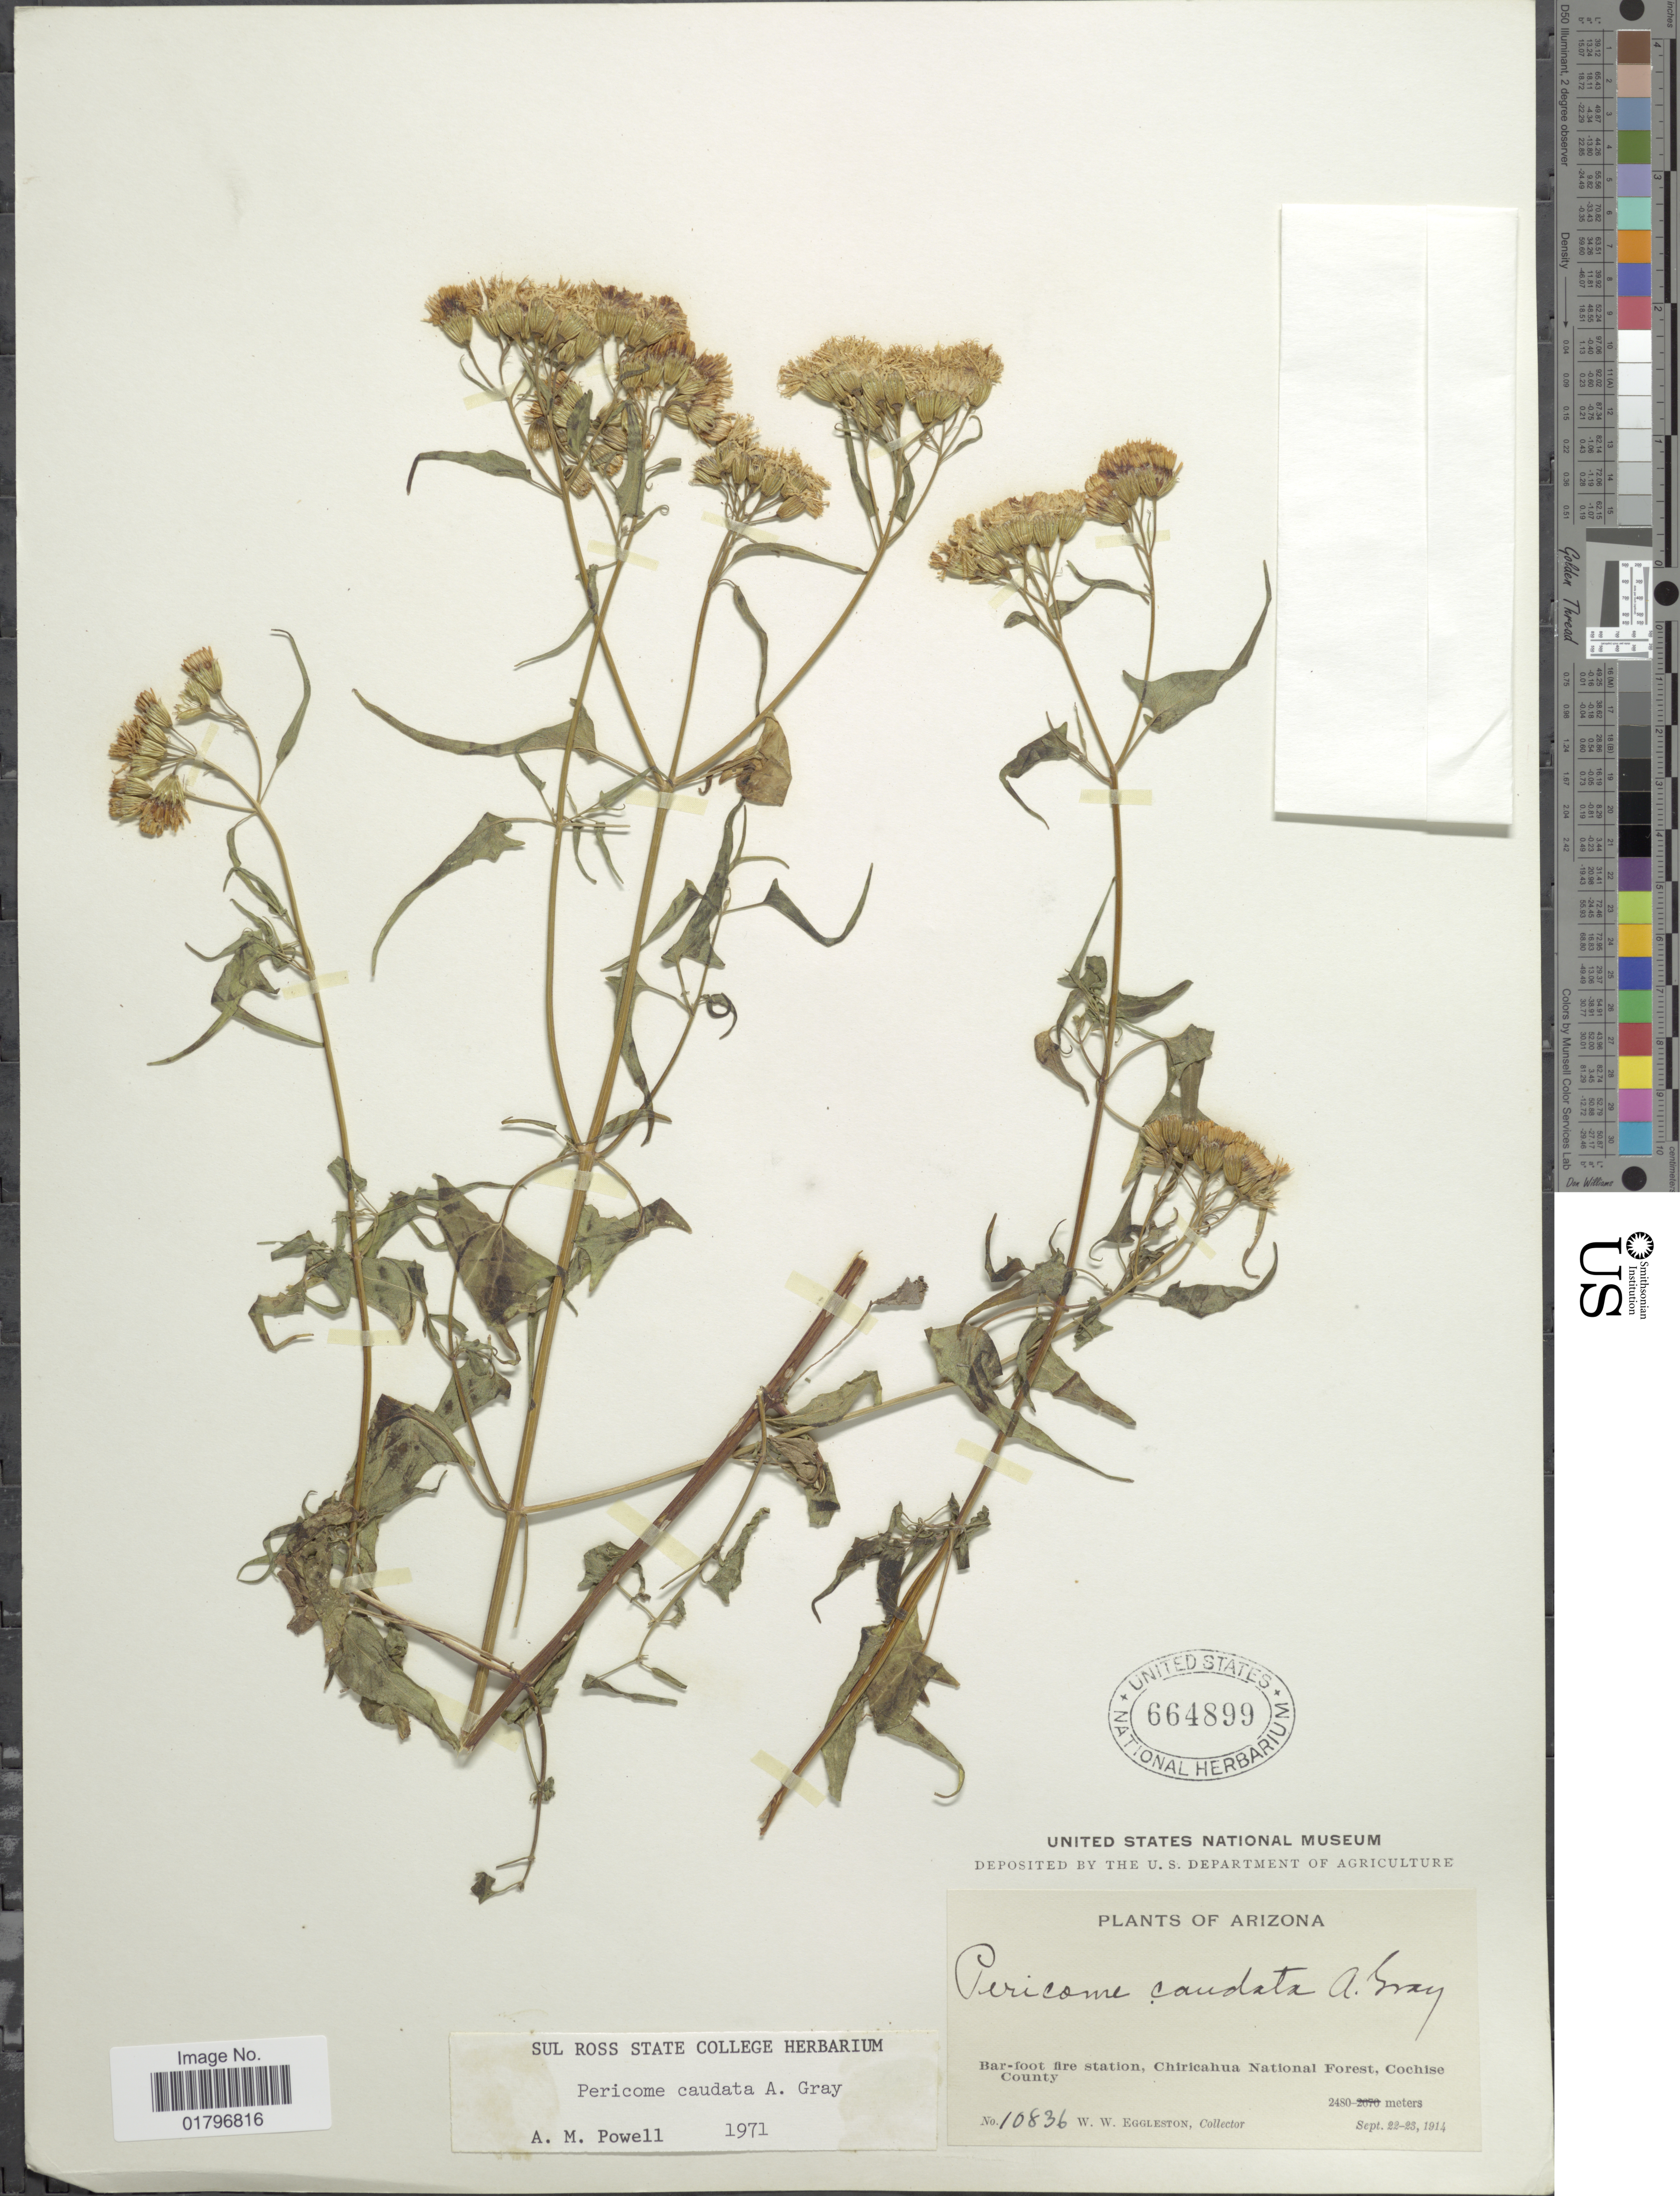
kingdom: Plantae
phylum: Tracheophyta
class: Magnoliopsida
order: Asterales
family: Asteraceae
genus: Pericome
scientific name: Pericome caudata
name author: A. Gray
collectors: W. W. Eggleston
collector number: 10836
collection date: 1914-09-22/1914-09-23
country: United States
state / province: Arizona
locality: Bar-foot fire station, Chiricahua National Forest, Cochise County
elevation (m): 2480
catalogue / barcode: US 664899